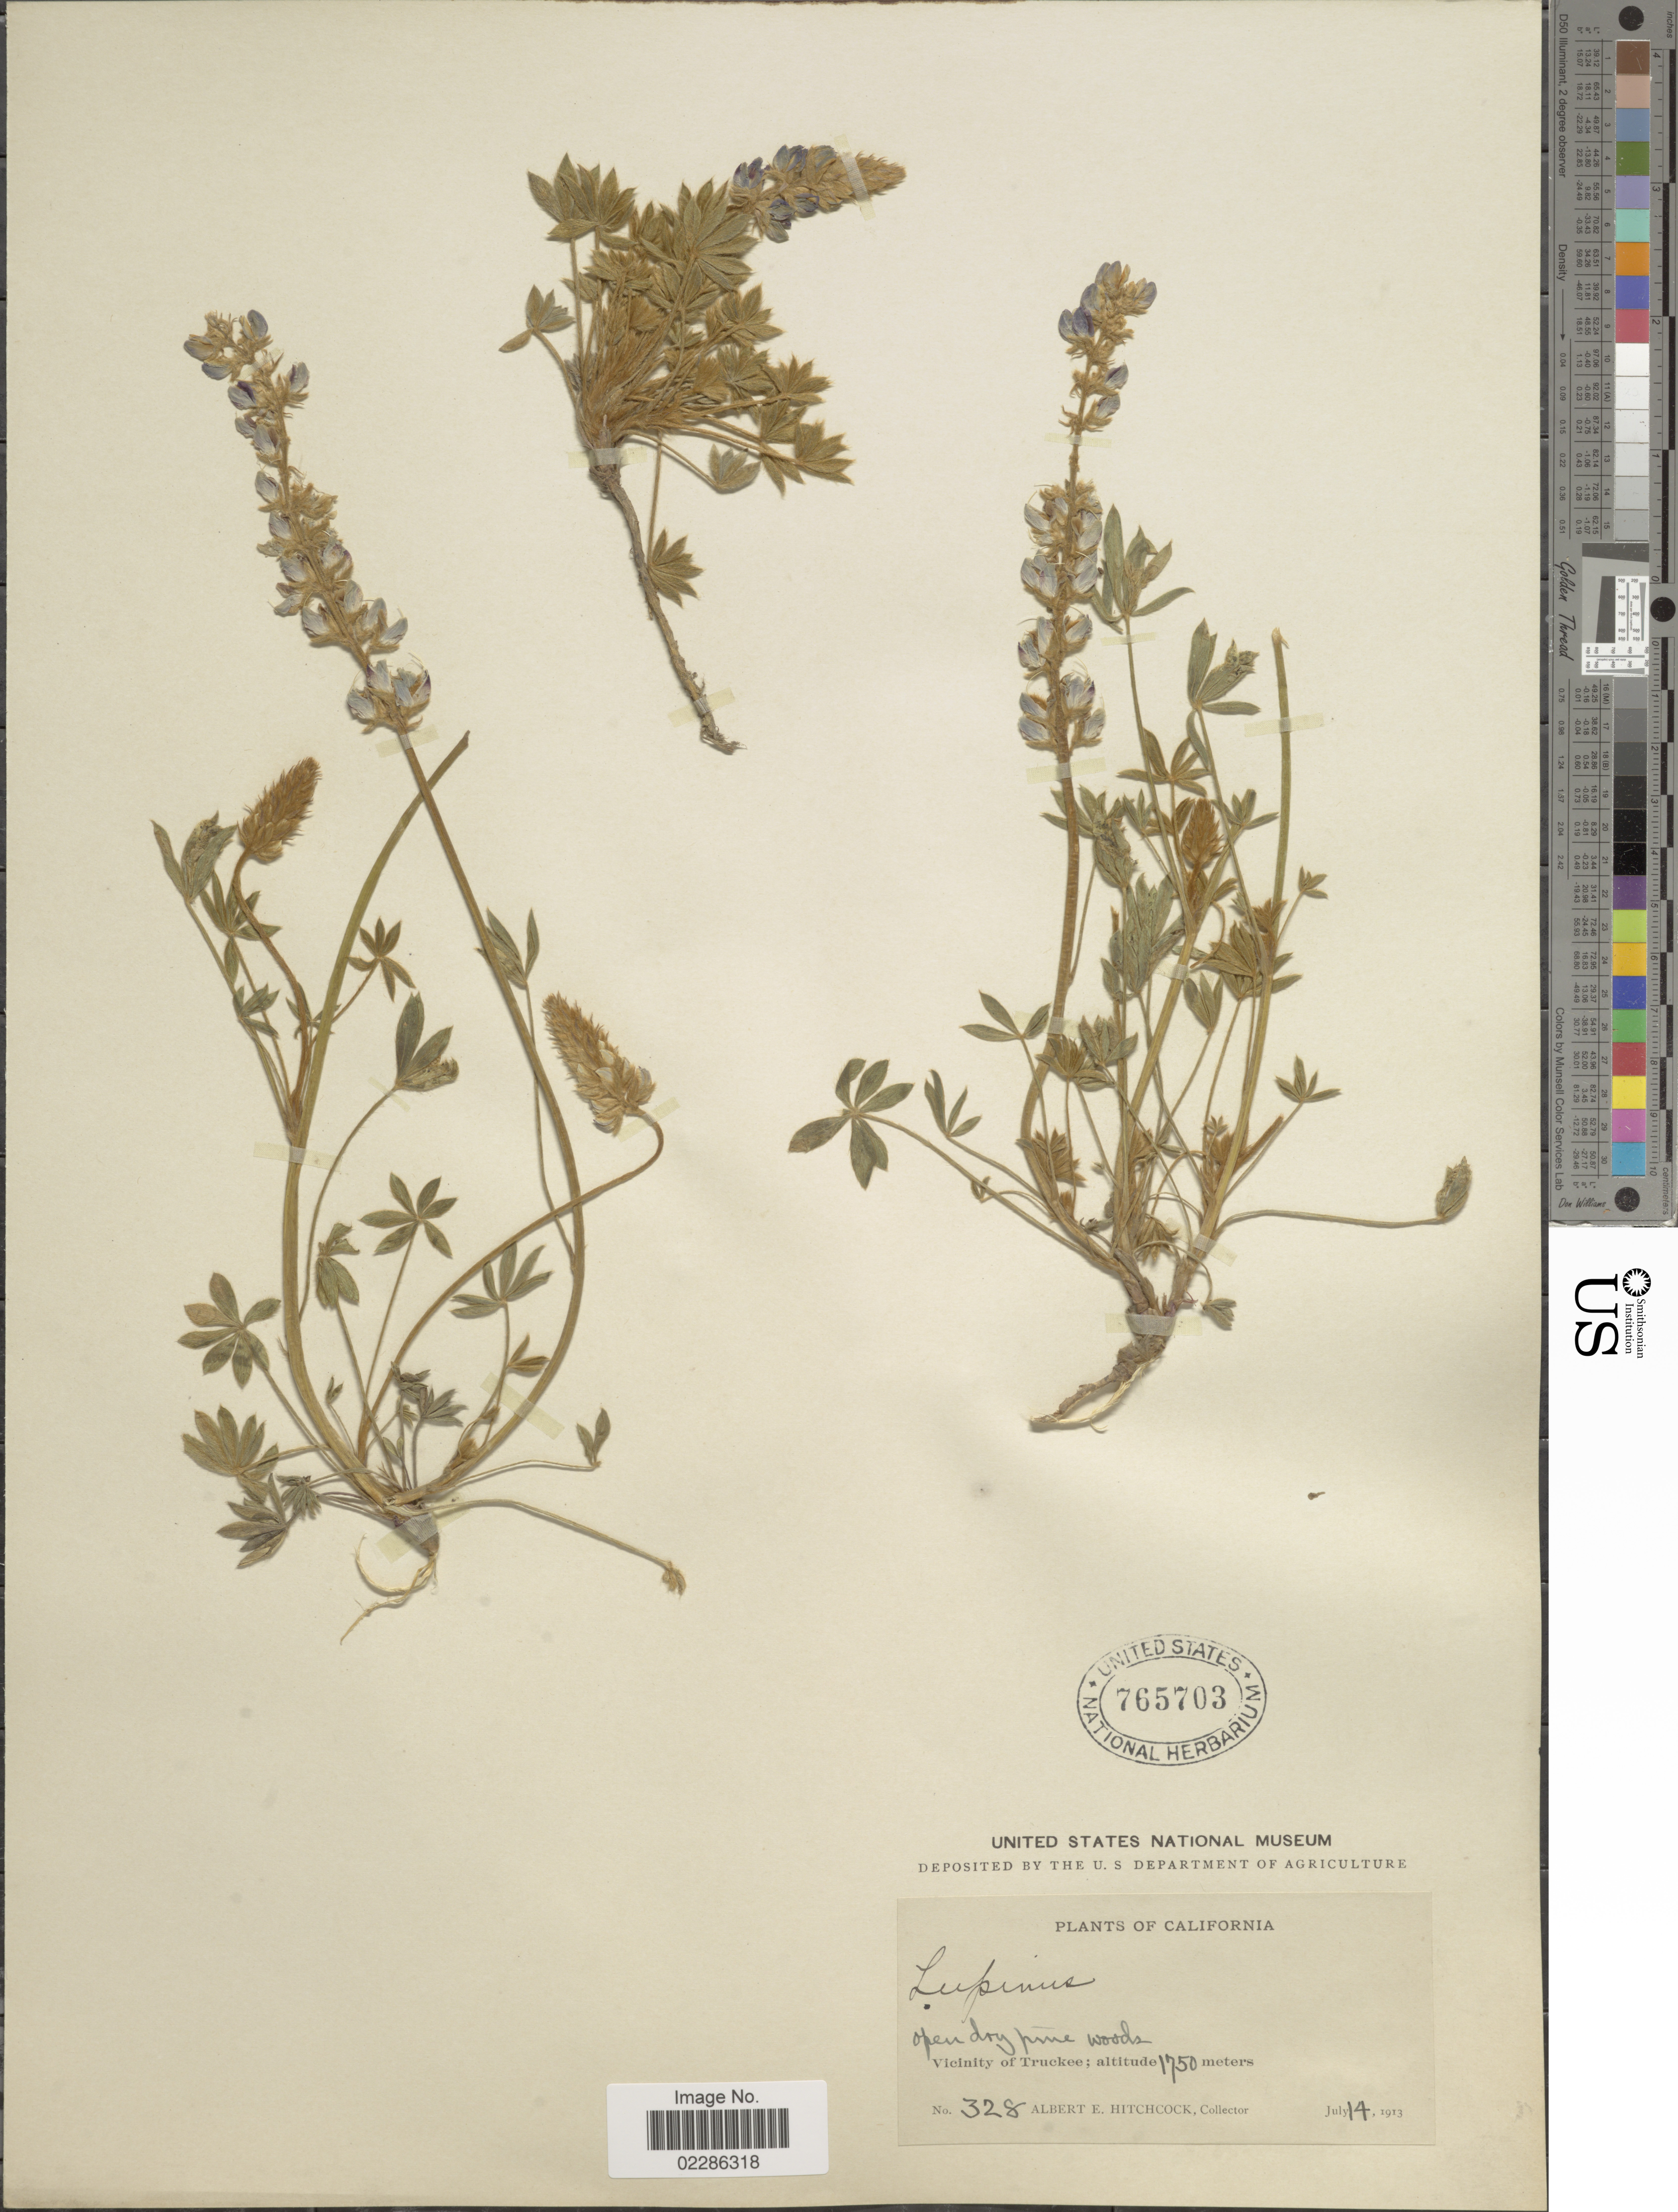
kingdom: Plantae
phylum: Tracheophyta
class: Magnoliopsida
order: Fabales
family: Fabaceae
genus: Lupinus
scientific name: Lupinus minimus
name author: Douglas ex G. Don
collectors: A. Hitchcock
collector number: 328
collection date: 1913-07-14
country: United States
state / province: California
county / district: Nevada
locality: Open dry pine woods, vicinity of Truckee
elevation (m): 1750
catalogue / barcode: US 765703